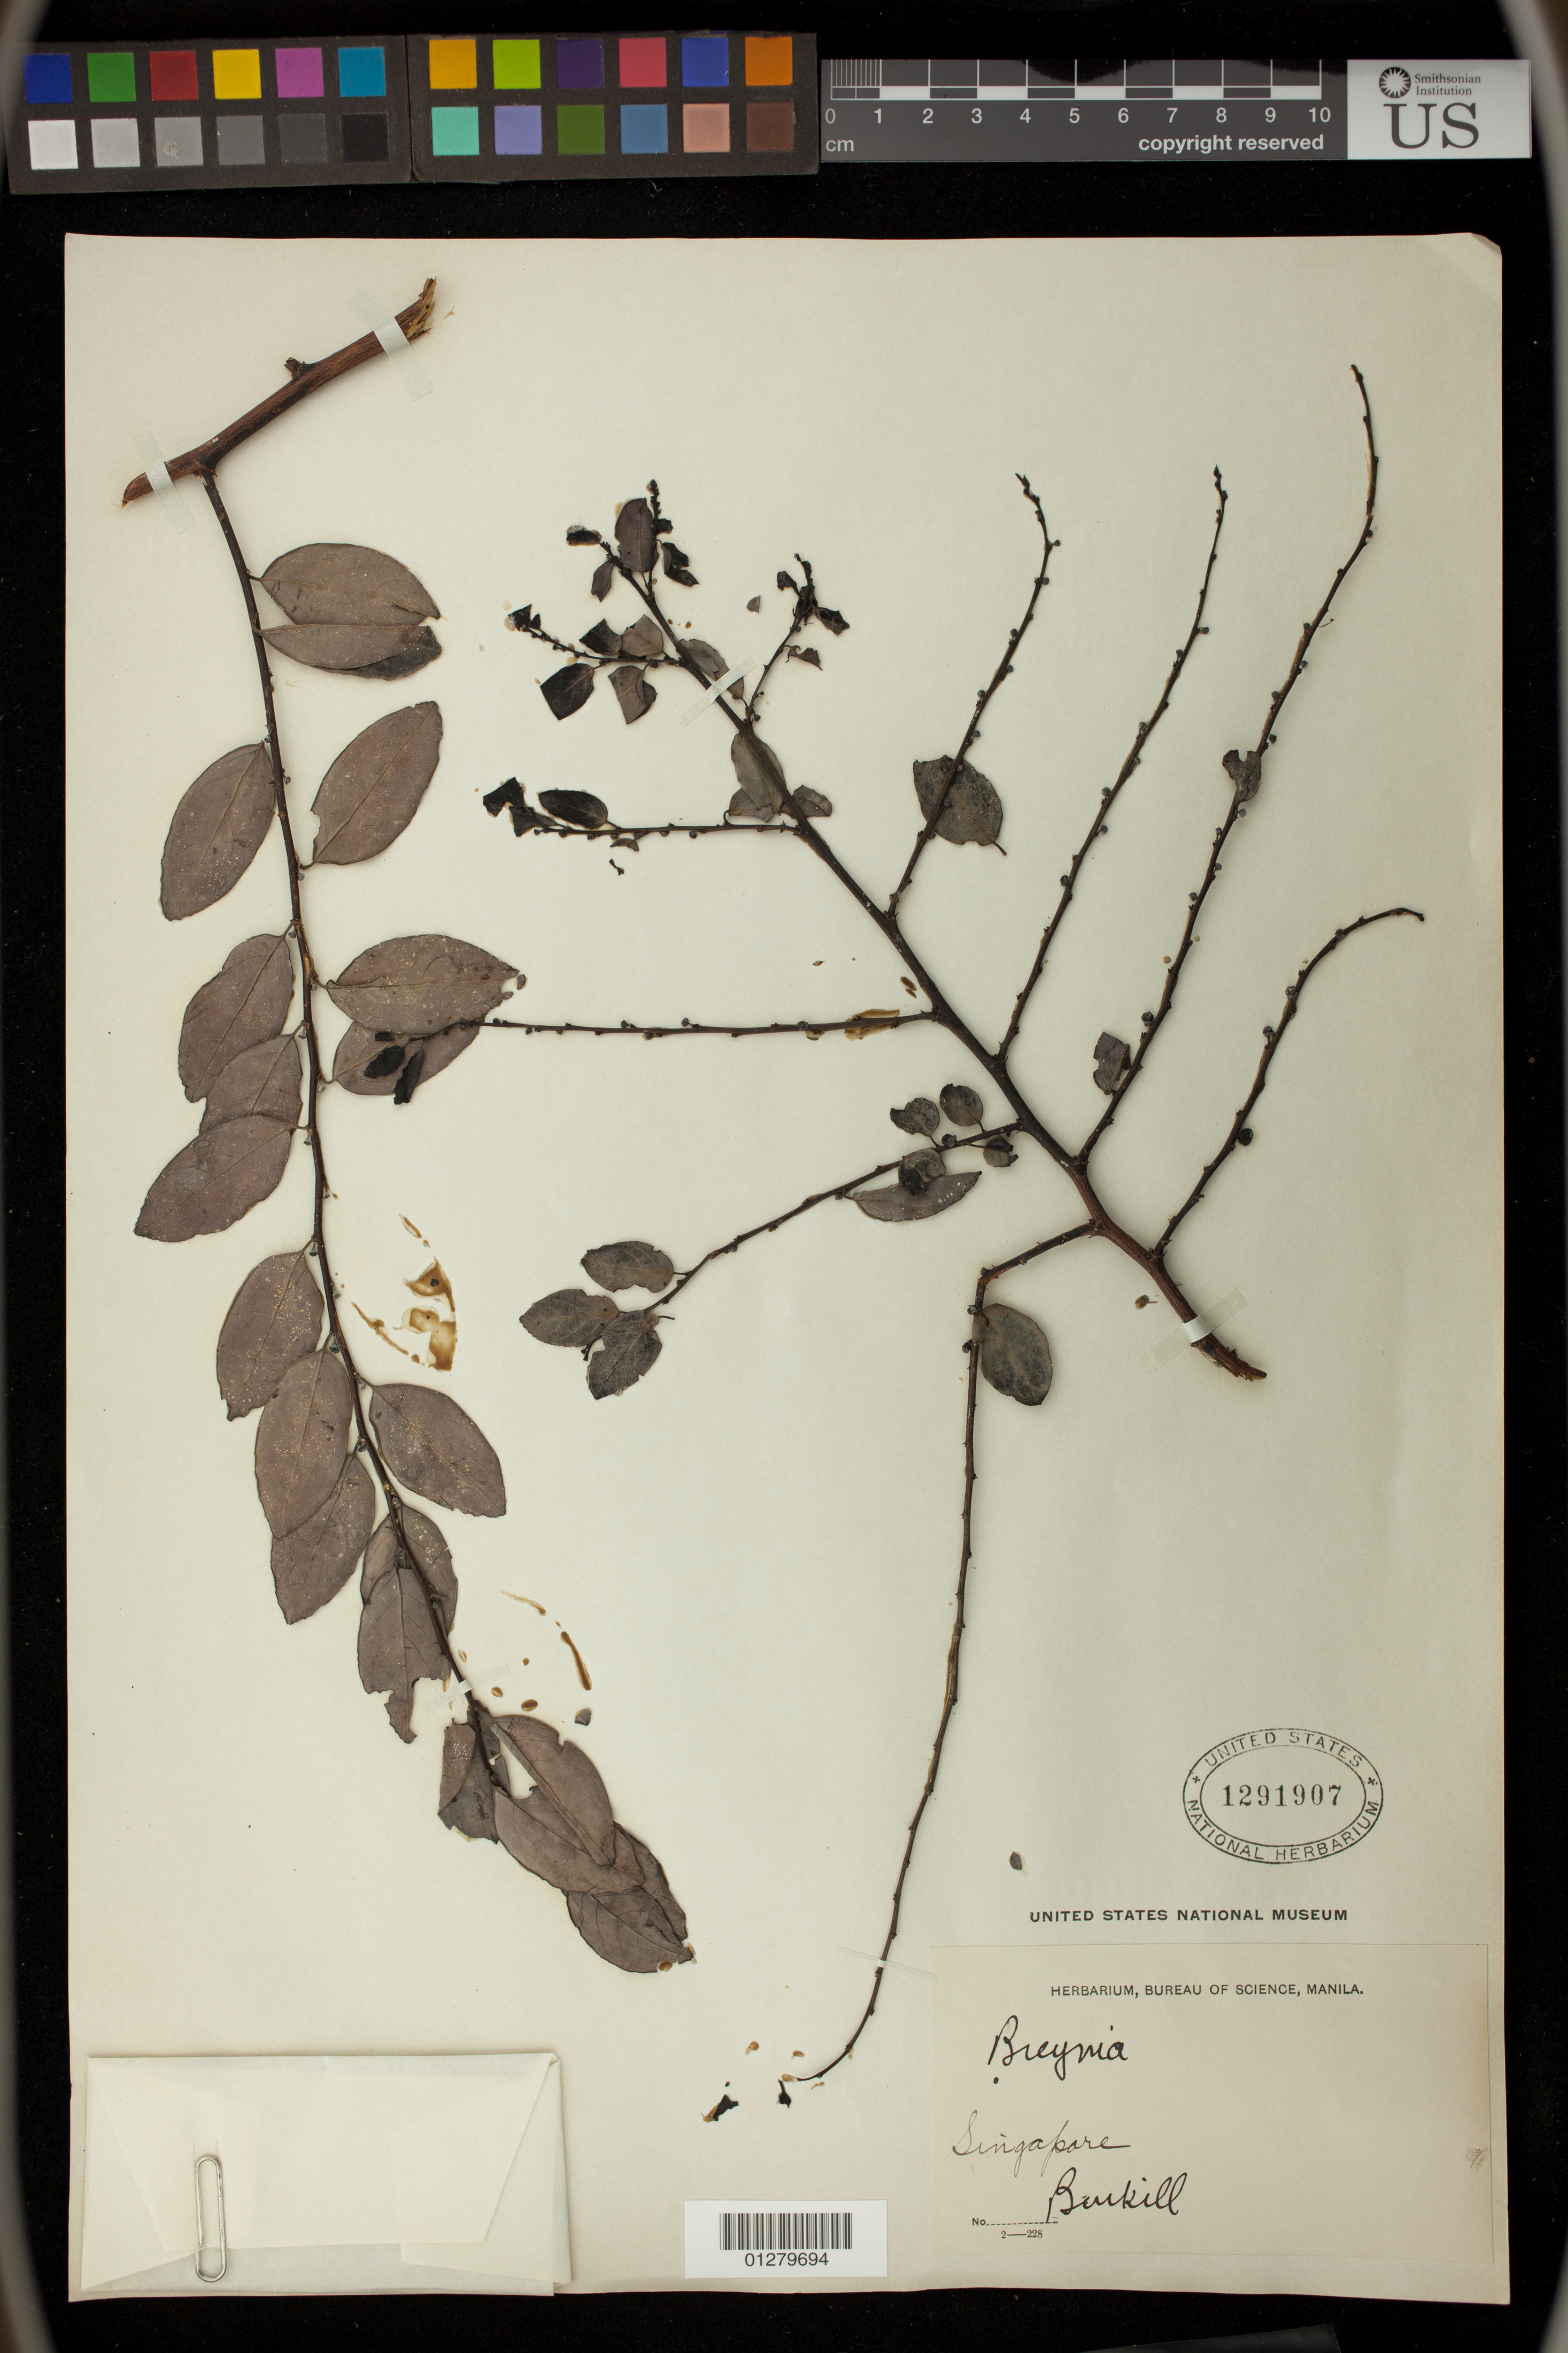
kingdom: Plantae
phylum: Tracheophyta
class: Magnoliopsida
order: Malpighiales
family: Phyllanthaceae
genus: Breynia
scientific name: Breynia sp.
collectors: I. H. Burkill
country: Singapore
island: Singapore Island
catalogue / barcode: US 1291907